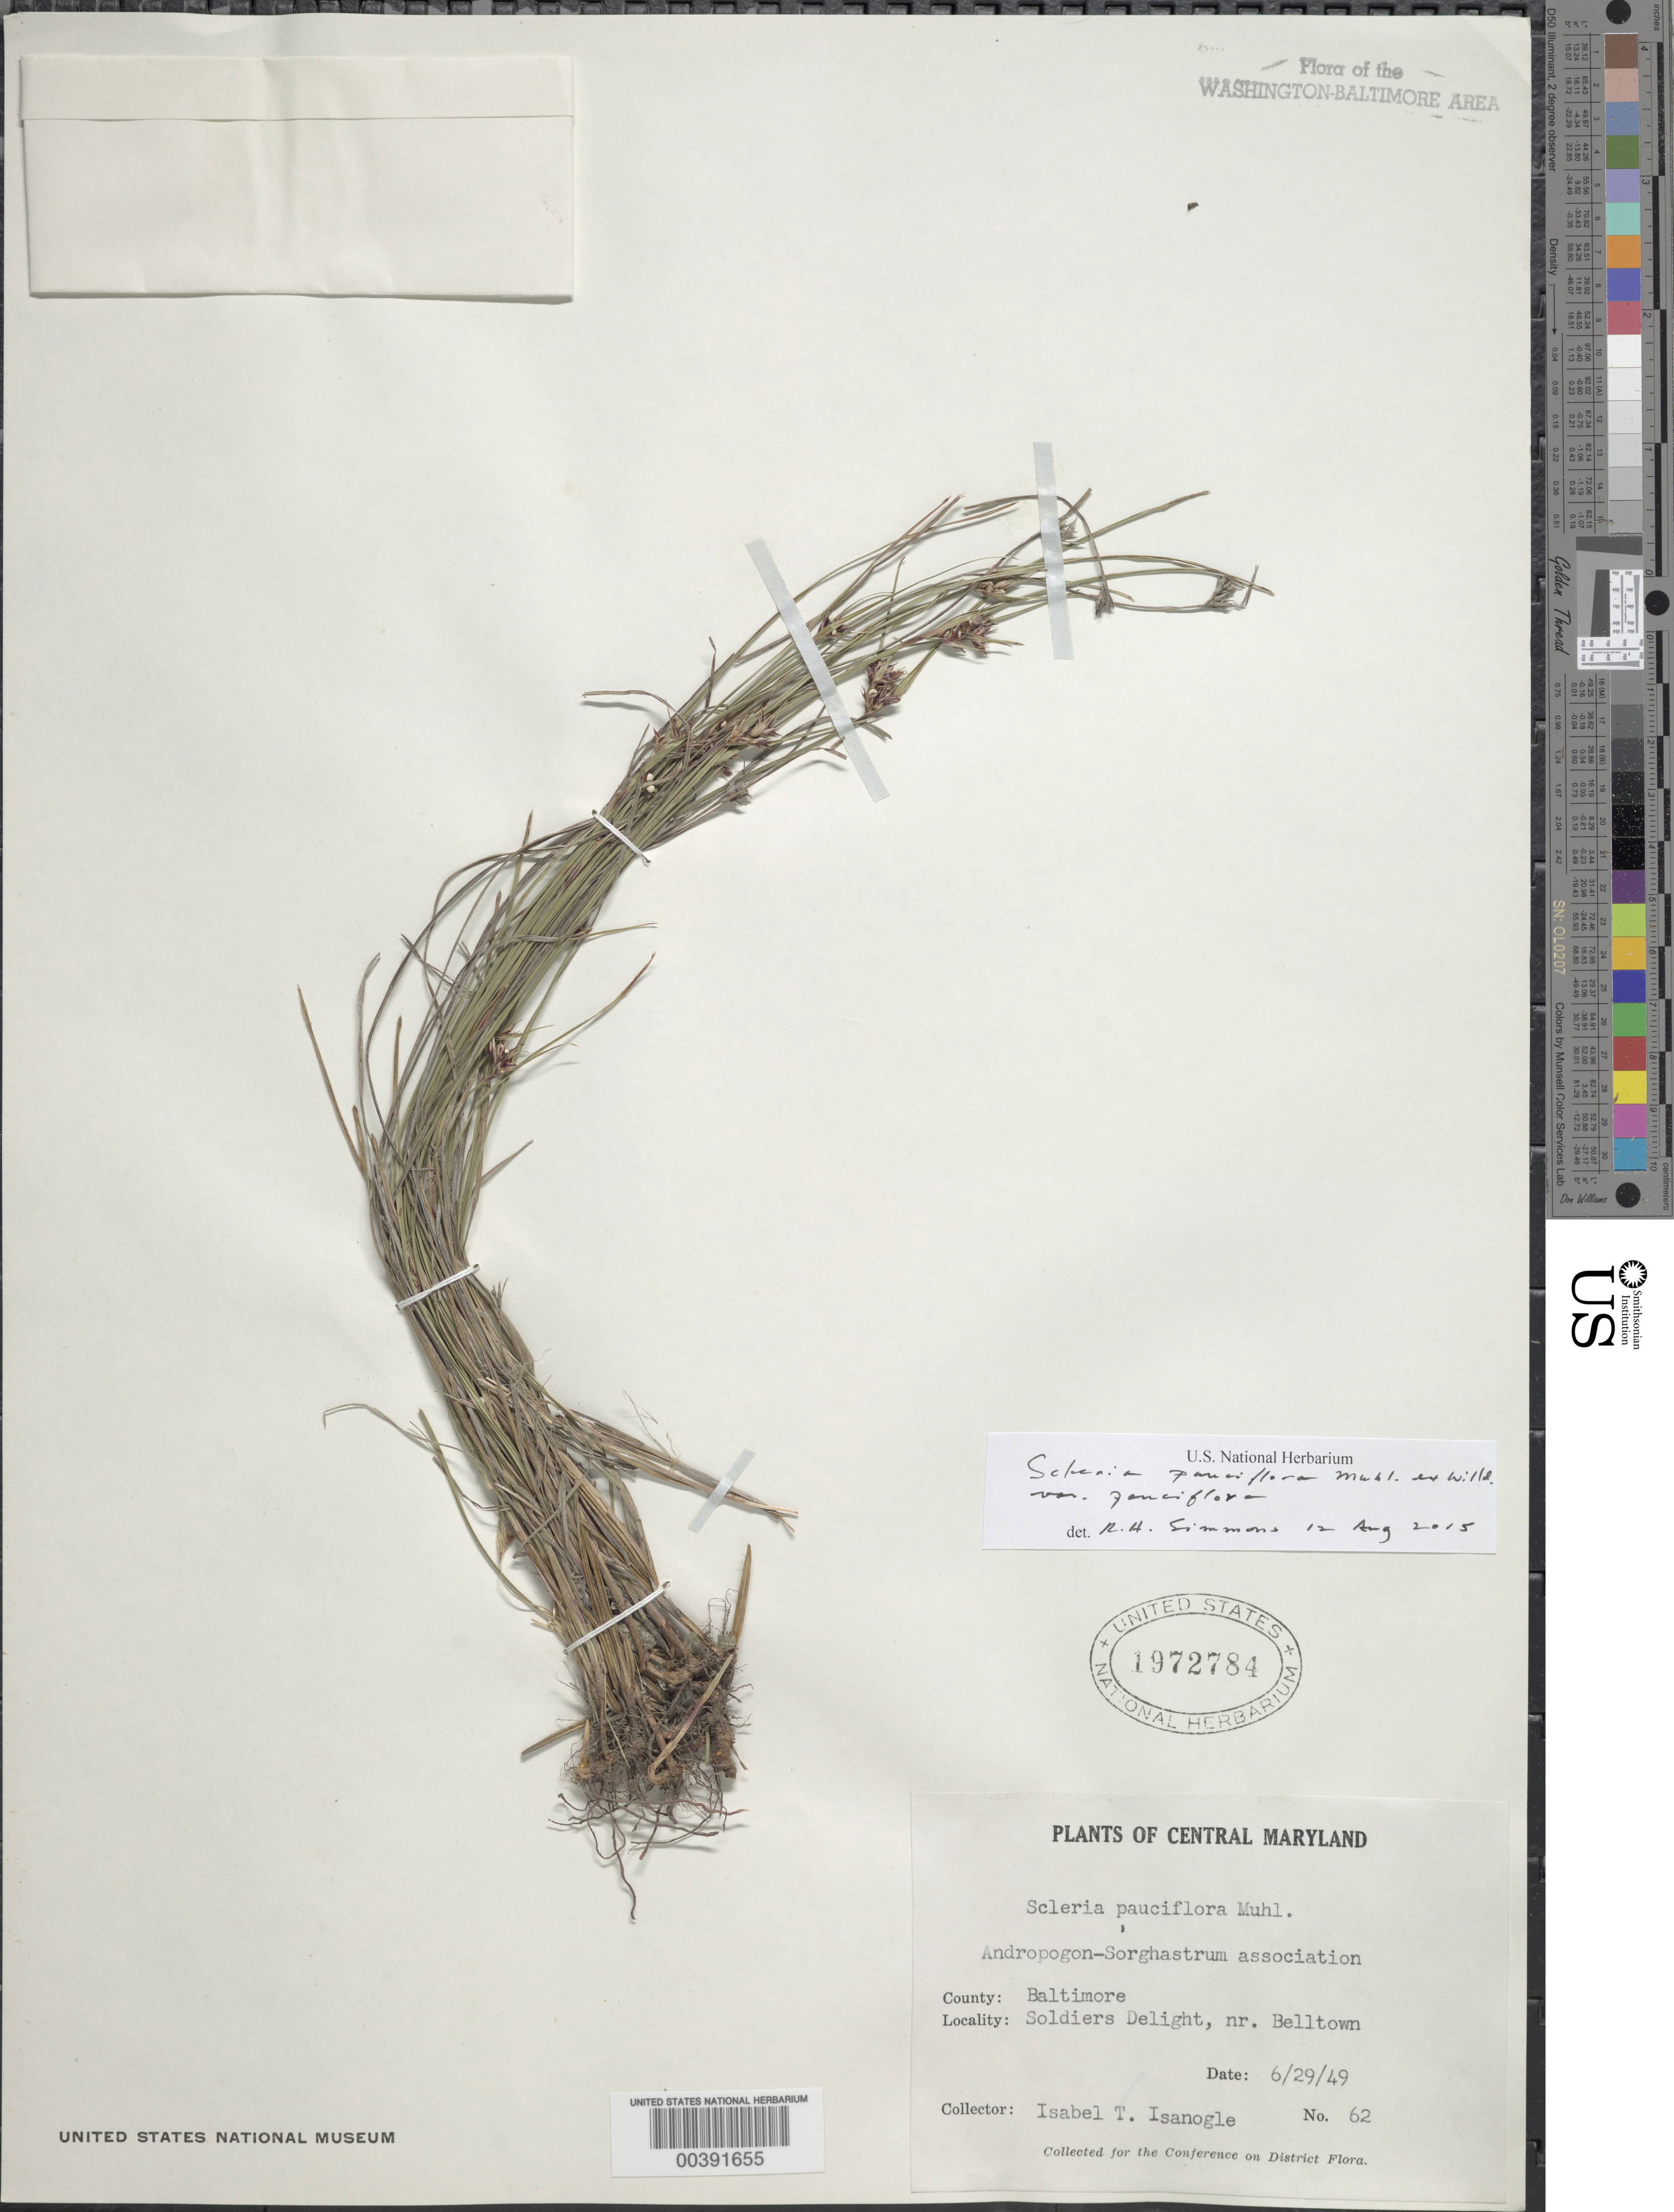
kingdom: Plantae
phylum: Tracheophyta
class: Liliopsida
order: Poales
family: Cyperaceae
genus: Scleria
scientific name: Scleria pauciflora var. pauciflora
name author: Muhl. ex Willd.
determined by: Simmons, R. H., (UNITED STATES)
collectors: I. Isanogle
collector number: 62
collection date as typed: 29 Jun 1949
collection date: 1949-06-29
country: United States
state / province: Maryland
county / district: Baltimore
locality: Soldiers Delight, near Belltown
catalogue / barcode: US 1972784